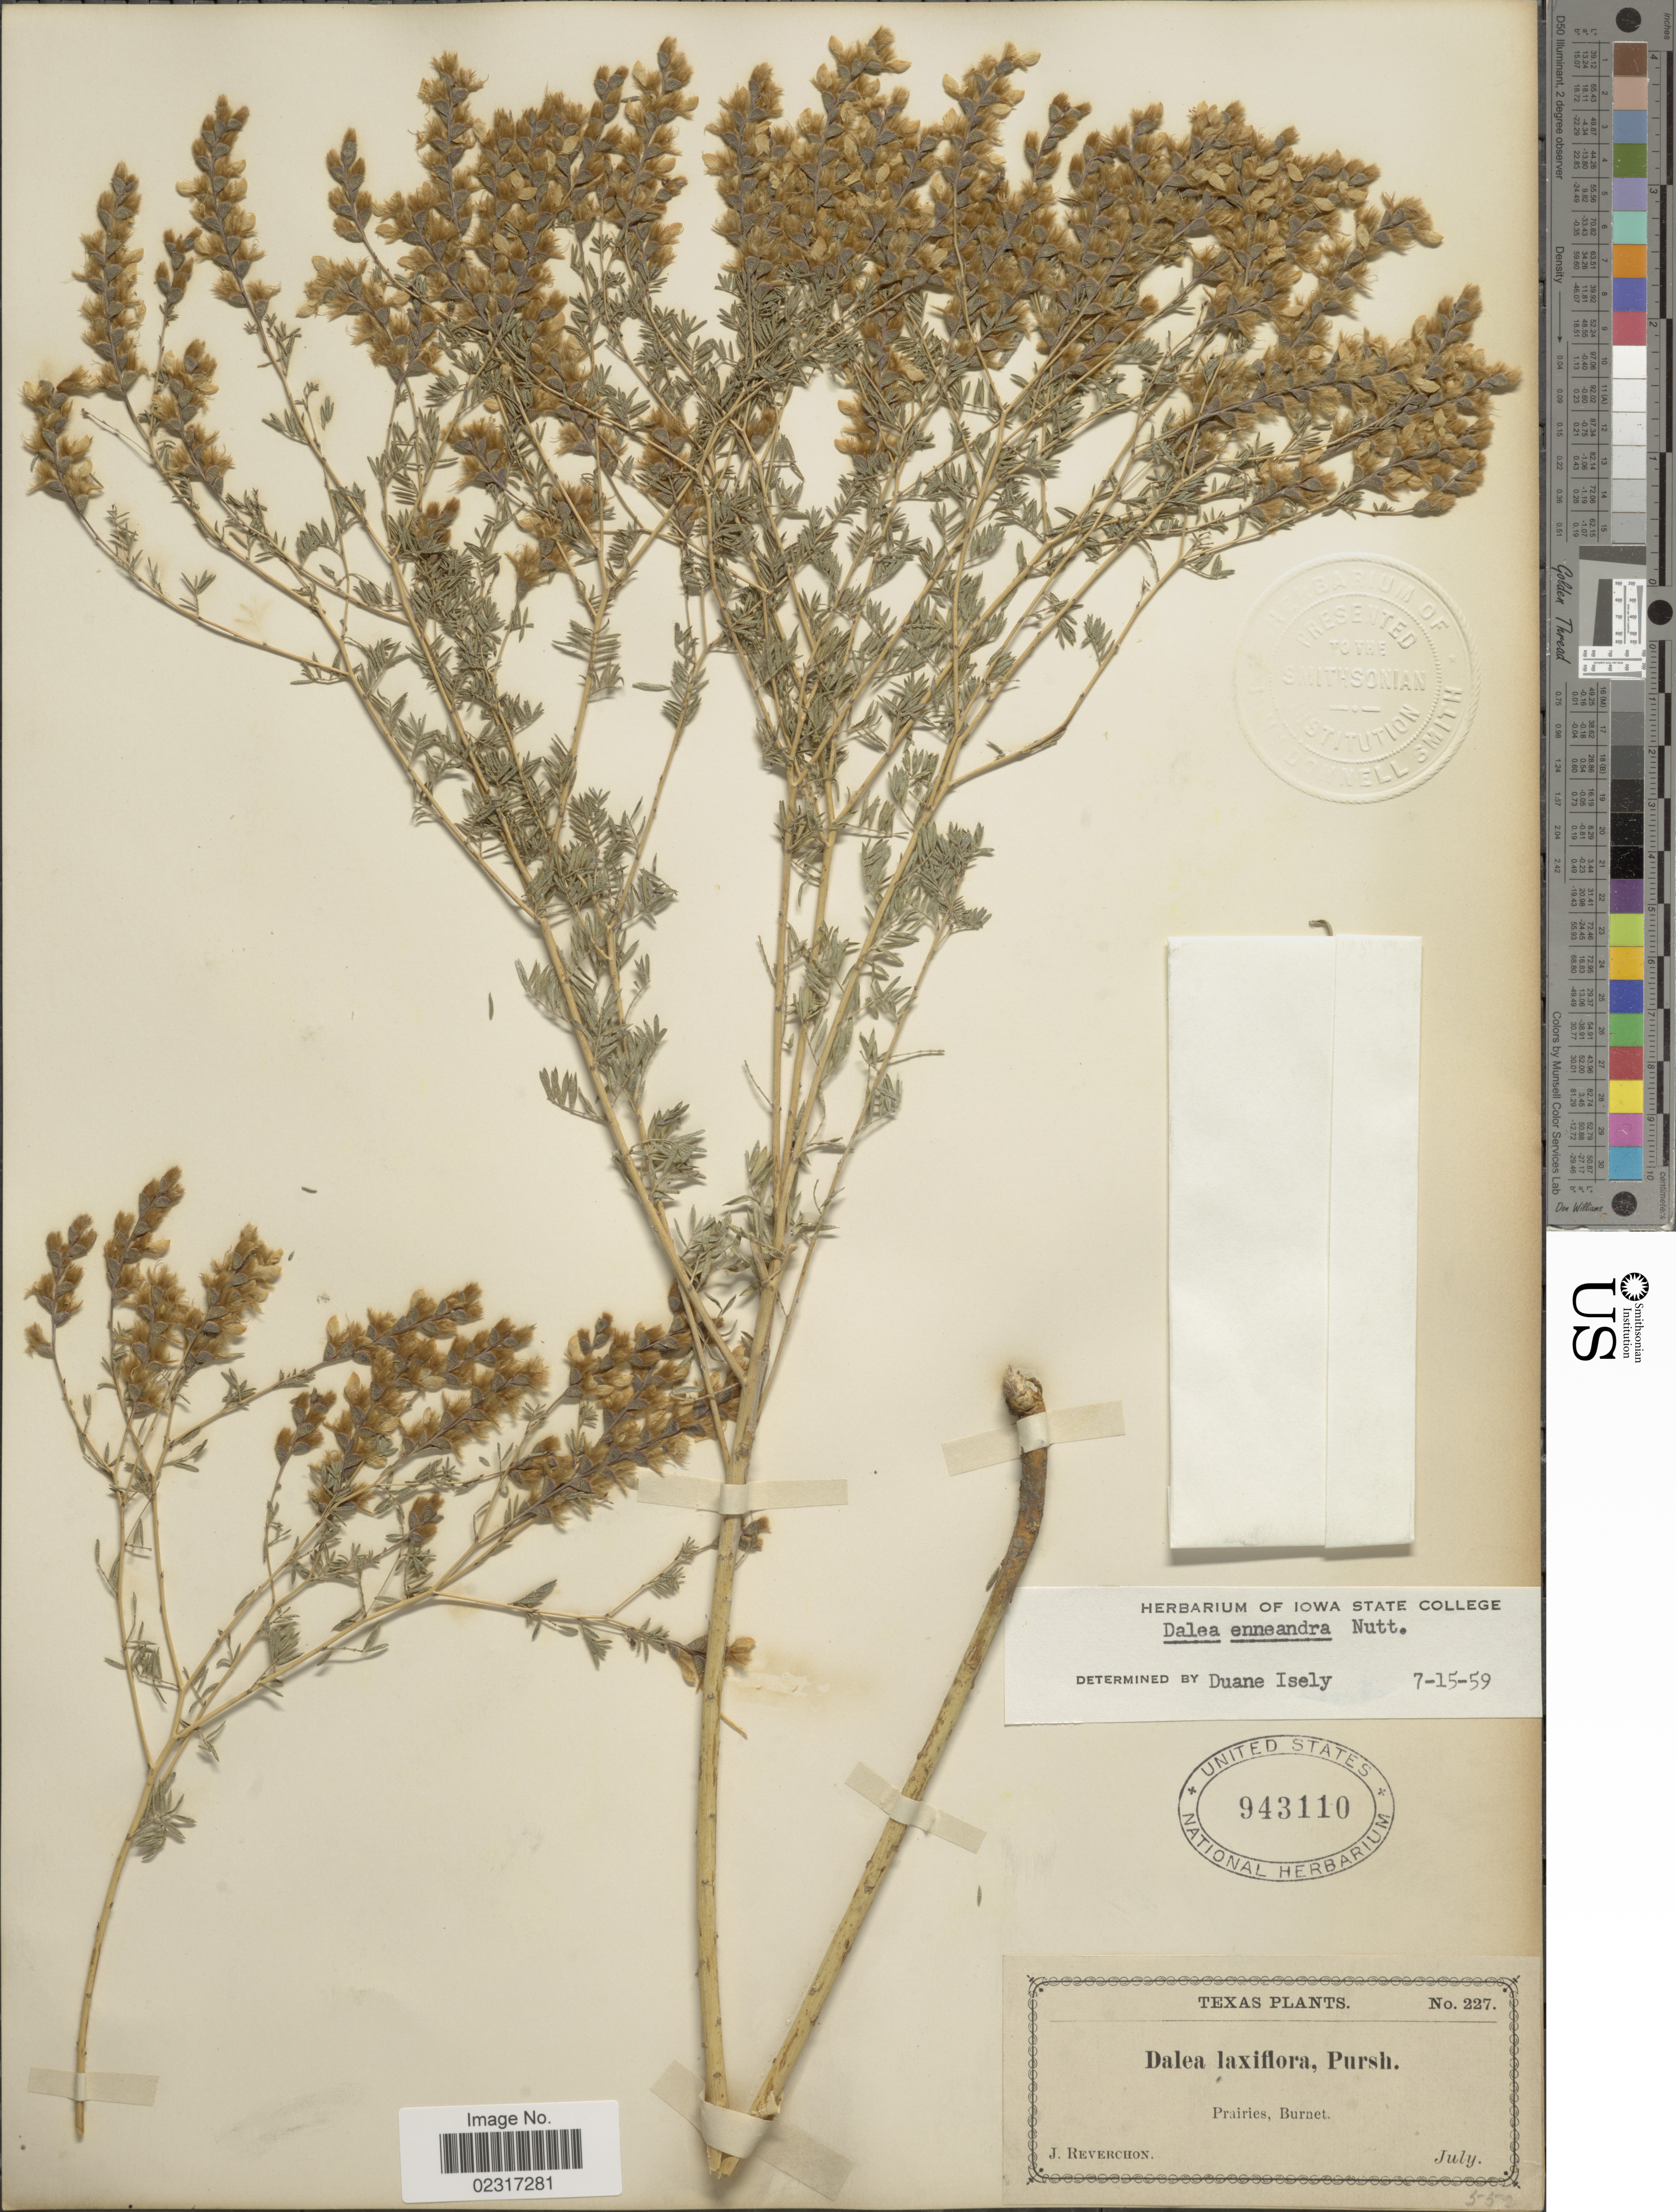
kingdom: Plantae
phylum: Tracheophyta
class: Magnoliopsida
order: Fabales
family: Fabaceae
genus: Dalea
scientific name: Dalea enneandra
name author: Nutt.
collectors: J. Reverchon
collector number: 227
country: United States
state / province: Texas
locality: Prairies, Burnet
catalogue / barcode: US 943110